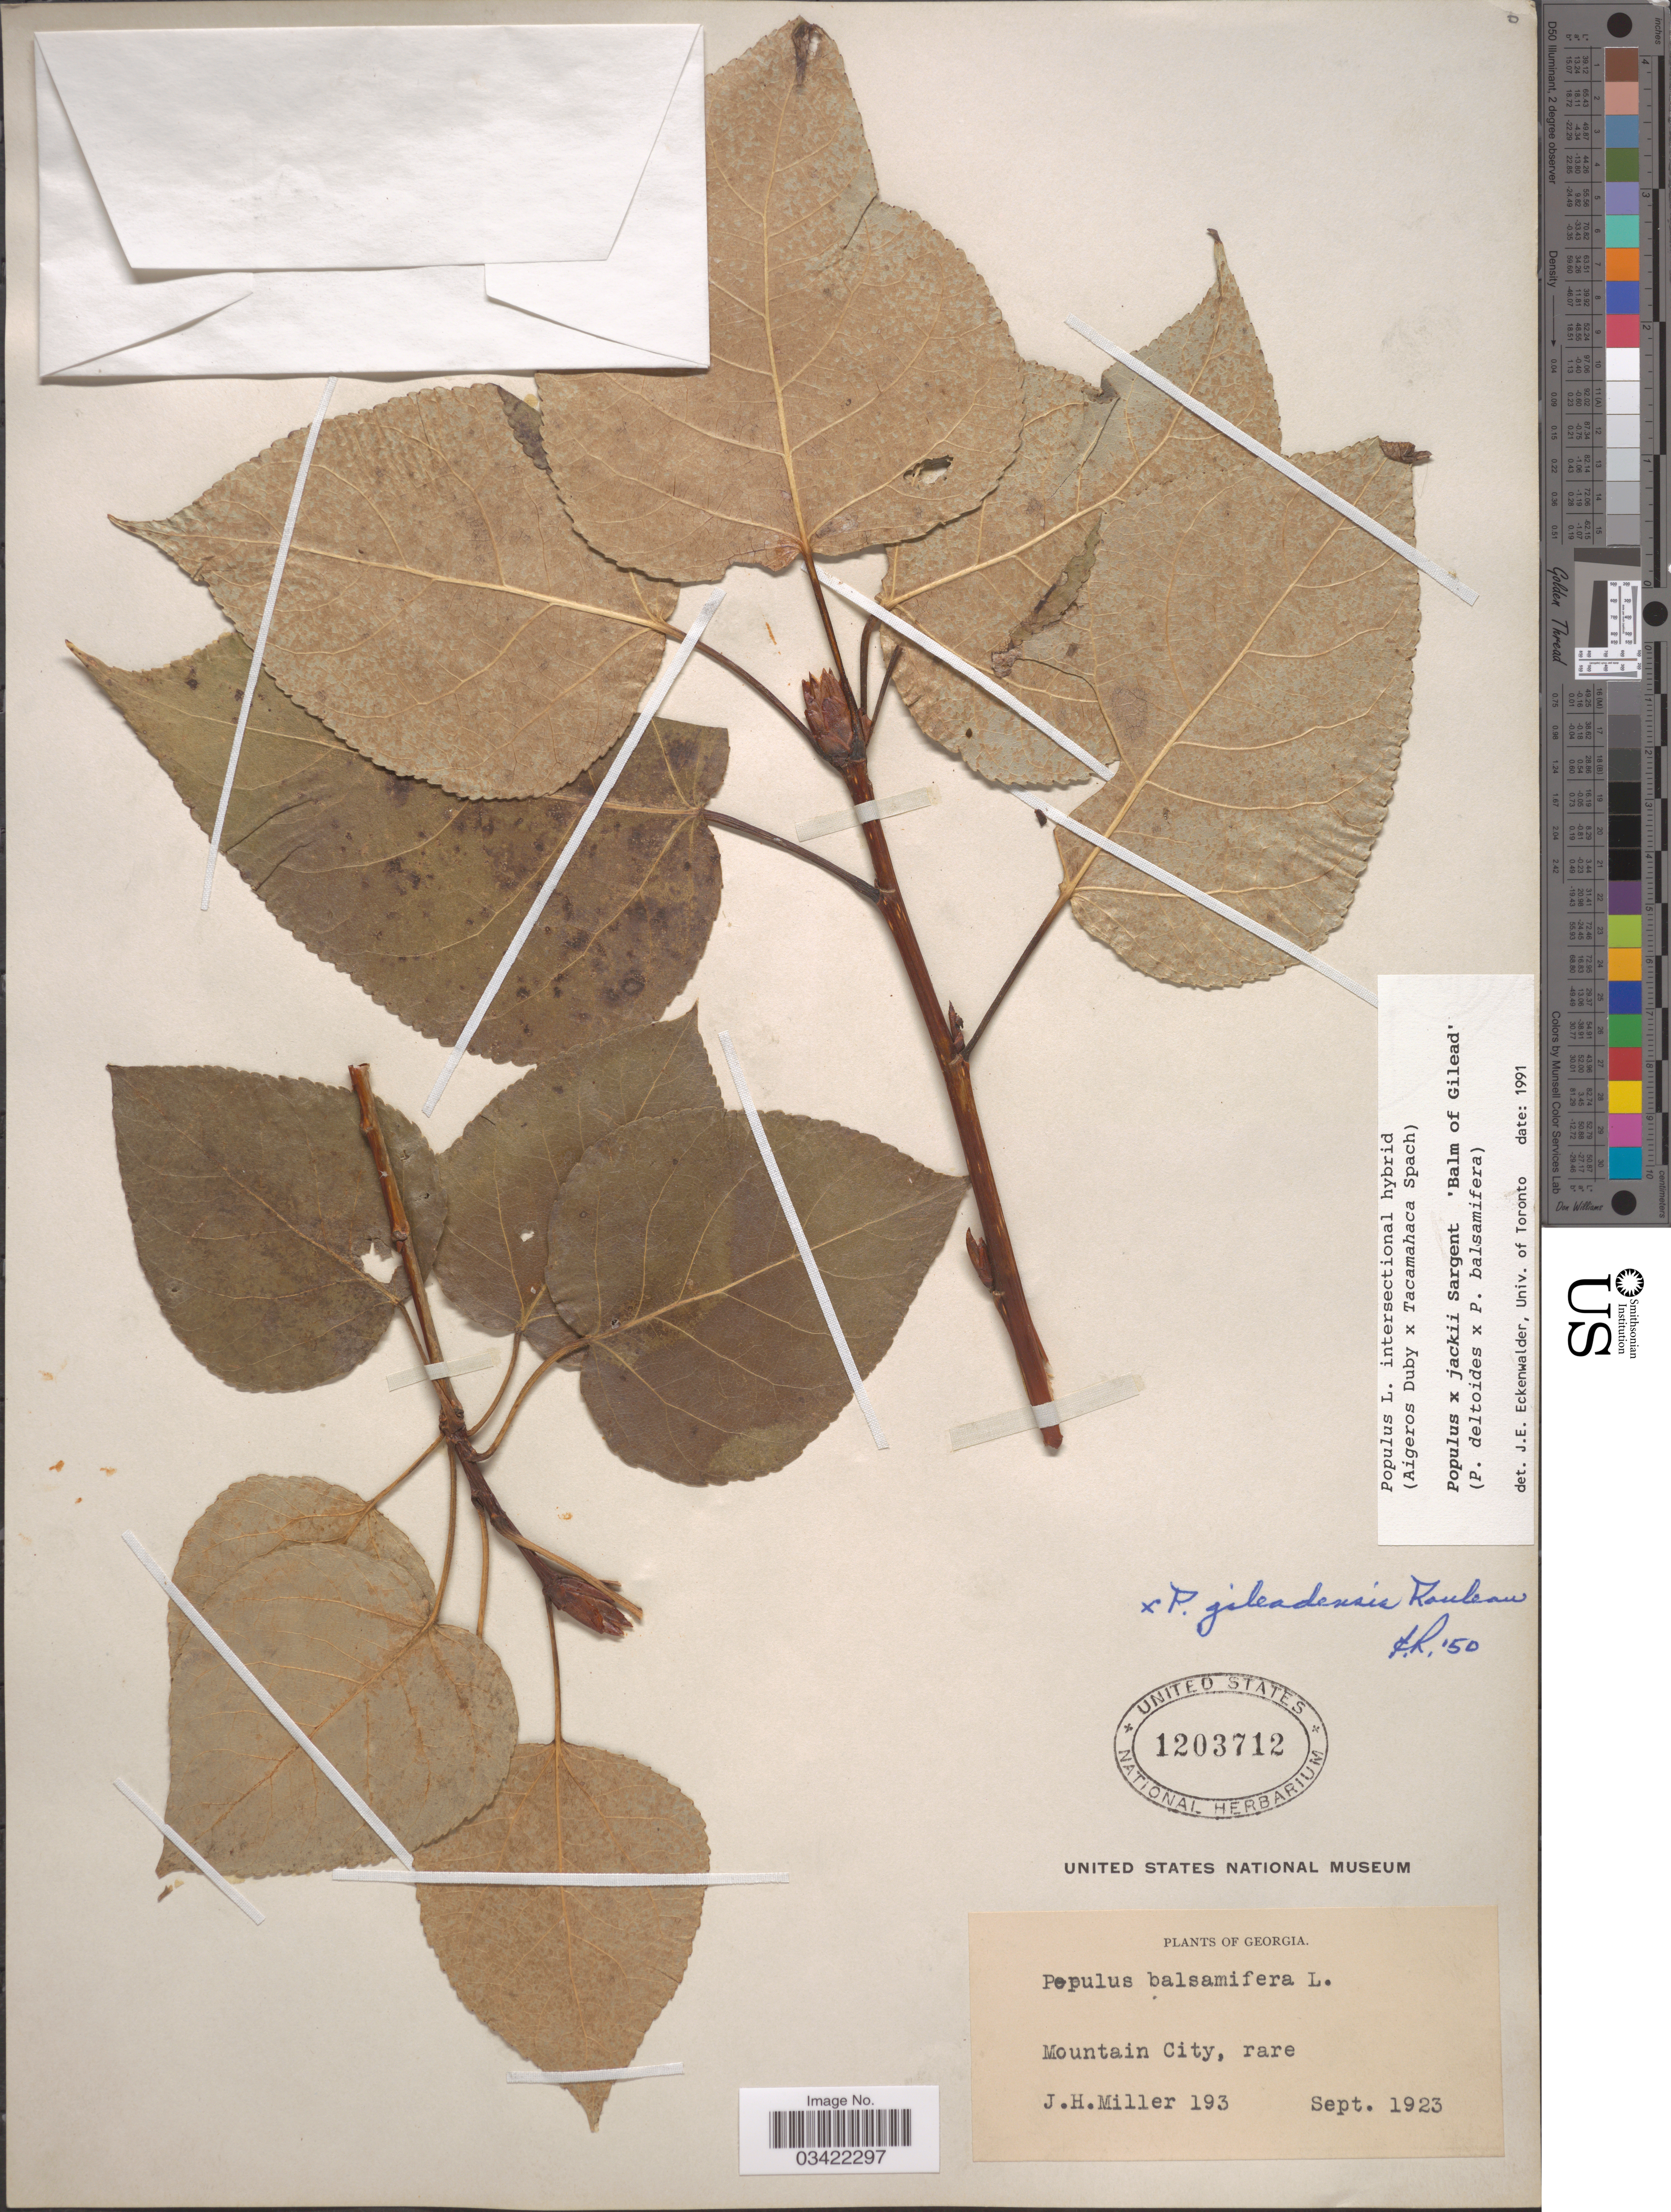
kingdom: Plantae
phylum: Tracheophyta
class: Magnoliopsida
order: Malpighiales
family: Salicaceae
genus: Populus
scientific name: Populus x jackii 'Balm of Gilead'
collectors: J. H. Miller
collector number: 193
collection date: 1923-09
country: United States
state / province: Georgia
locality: Mountain City, rare.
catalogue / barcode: US 1203712